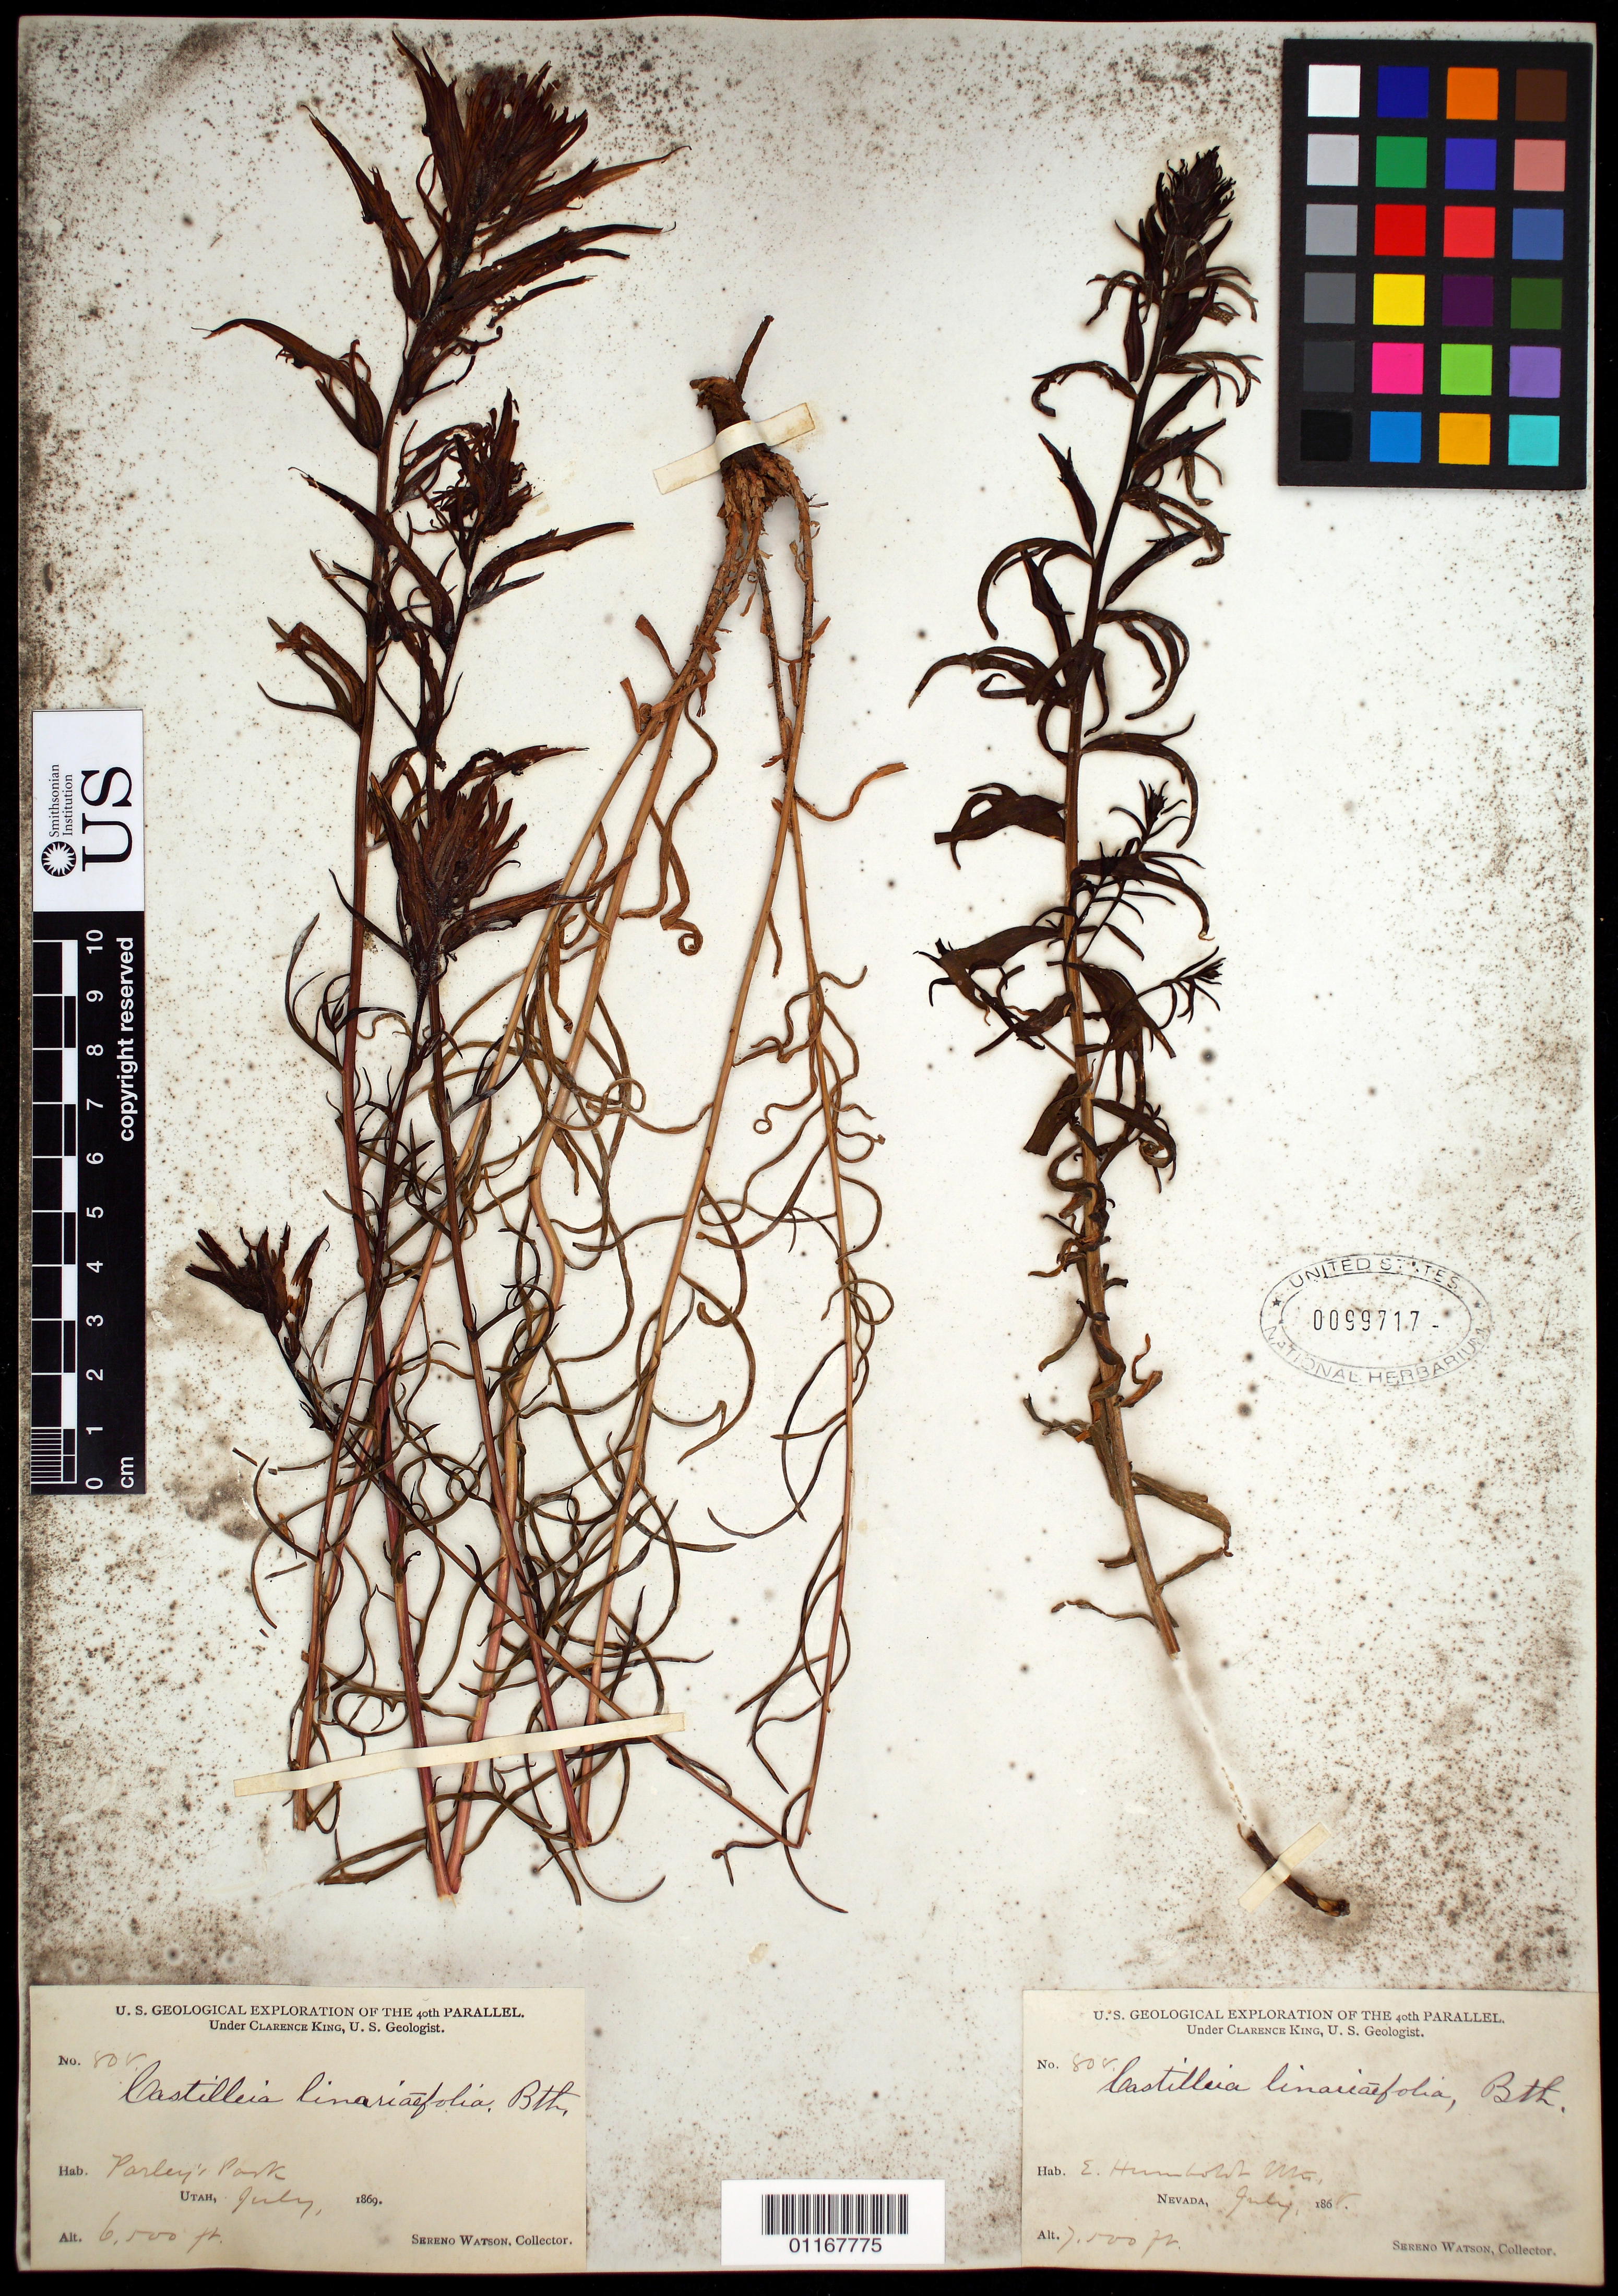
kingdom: Plantae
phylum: Tracheophyta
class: Magnoliopsida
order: Lamiales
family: Orobanchaceae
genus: Castilleja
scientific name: Castilleja linariifolia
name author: Benth.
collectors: S. Watson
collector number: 808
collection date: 1868-07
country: United States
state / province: Nevada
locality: E. Humboldt Mts.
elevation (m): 2286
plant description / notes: There is a second label for Castilleja linariaefolia (col# 808) collected by S. Watson in Parley's Park, Utah (alt. 6500ft.) on July 1869.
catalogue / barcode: US 99717